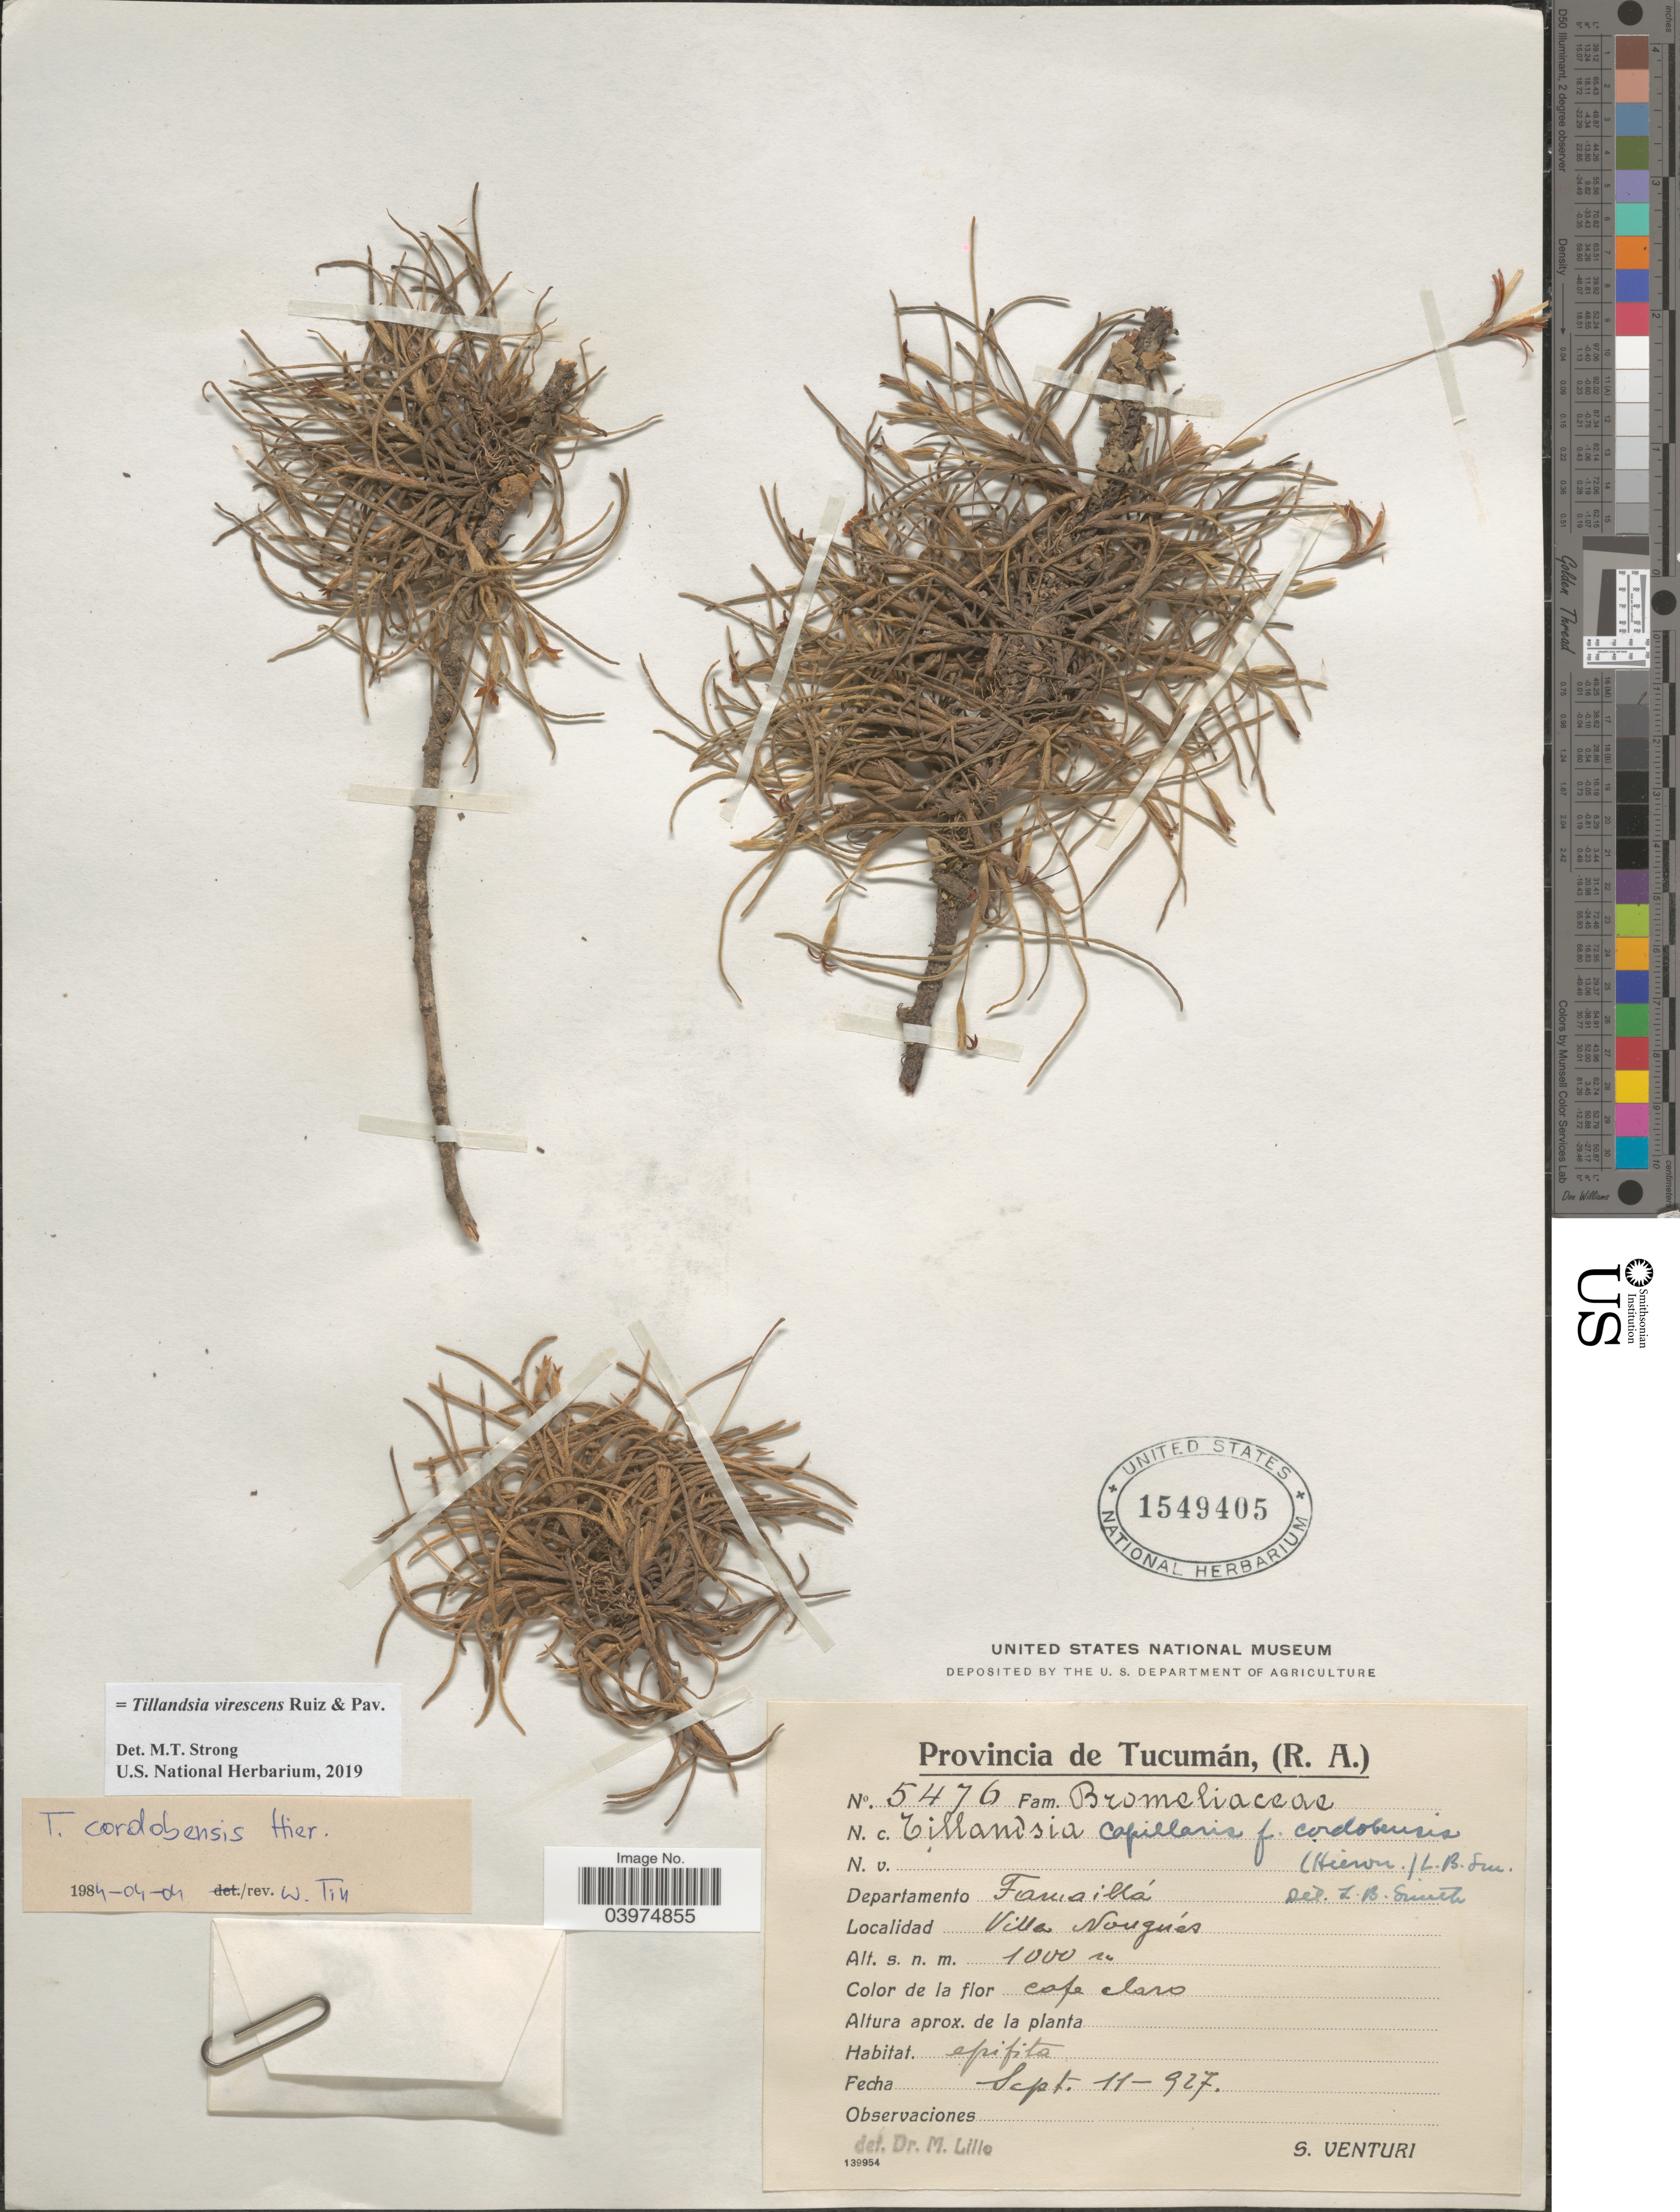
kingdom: Plantae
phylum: Tracheophyta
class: Liliopsida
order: Poales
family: Bromeliaceae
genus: Tillandsia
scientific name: Tillandsia virescens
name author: Ruiz & Pav.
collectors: S. Venturi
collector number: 5476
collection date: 1927-09-11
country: Argentina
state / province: Tucuman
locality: Departamento Famaillá. Villa Nougués.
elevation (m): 1000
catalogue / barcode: US 1549405